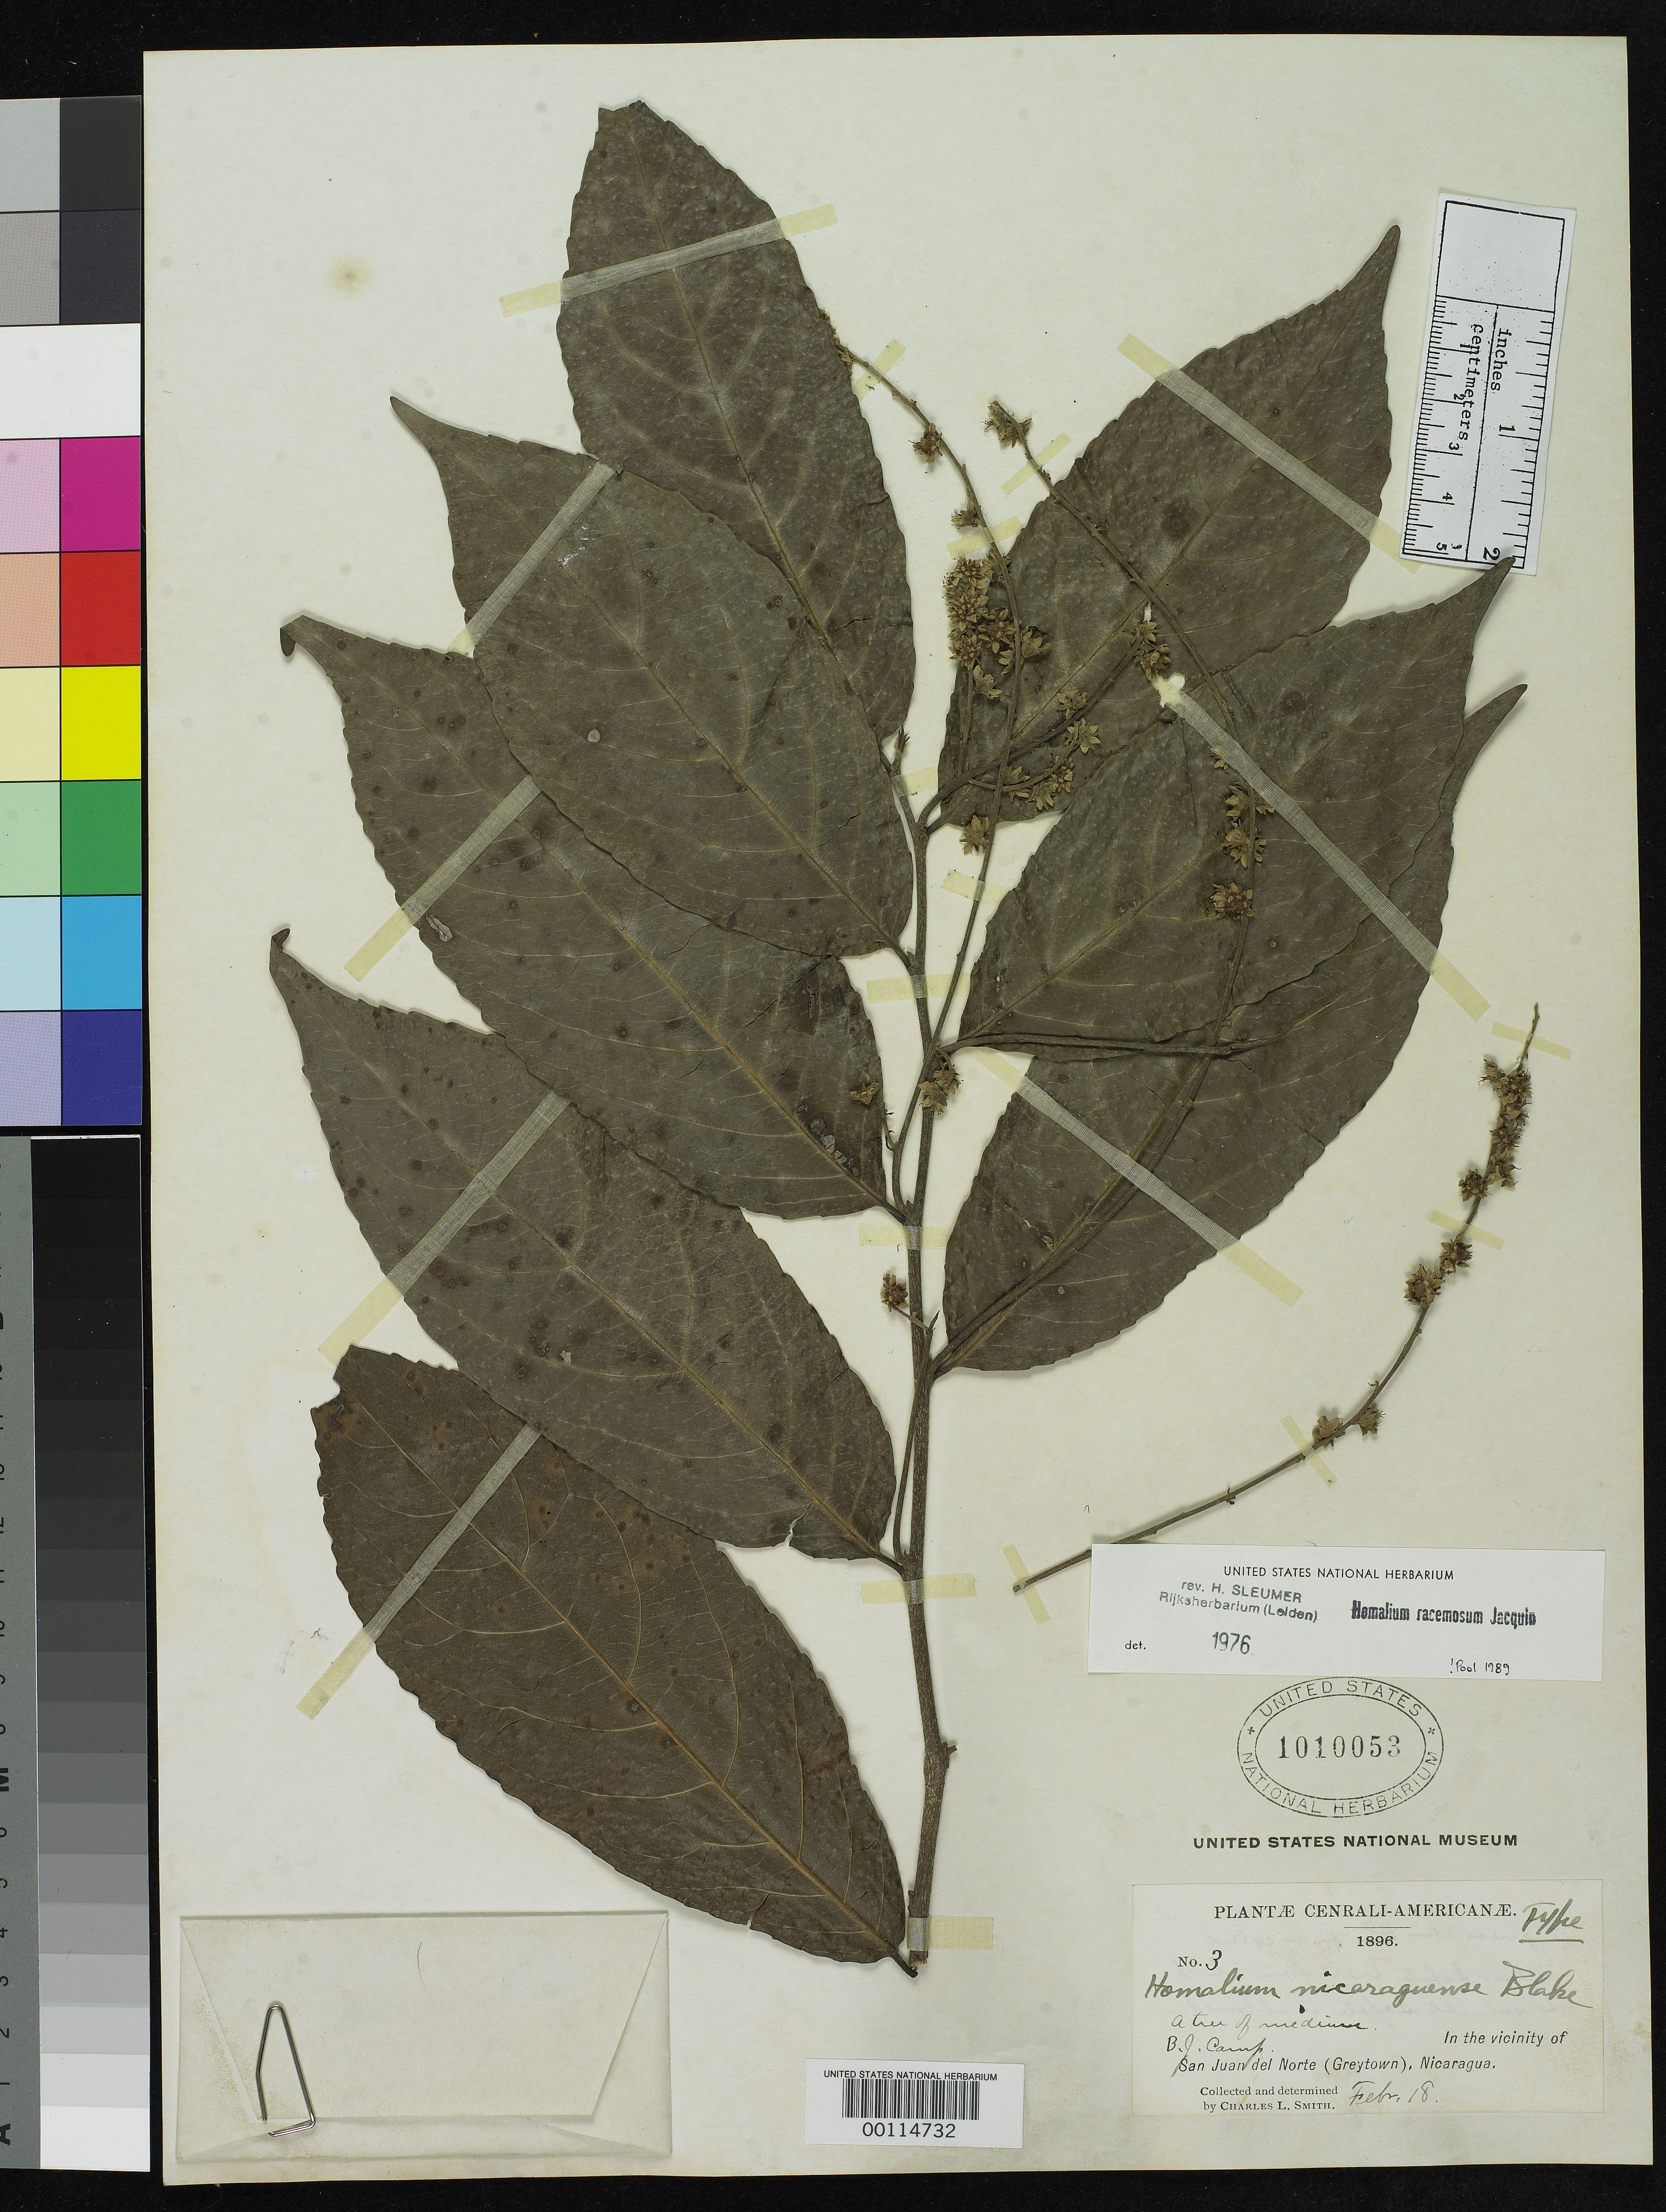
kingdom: Plantae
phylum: Tracheophyta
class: Magnoliopsida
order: Malpighiales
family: Salicaceae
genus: Homalium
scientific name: Homalium nicaraguense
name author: S.F. Blake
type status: Holotype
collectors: C. L. Smith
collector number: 3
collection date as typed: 18 Feb 1896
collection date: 1896-02-18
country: Nicaragua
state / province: Rio San Juan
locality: BJ. camp, vicinity of San Juan del Norte, Greytown.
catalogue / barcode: US 1010053